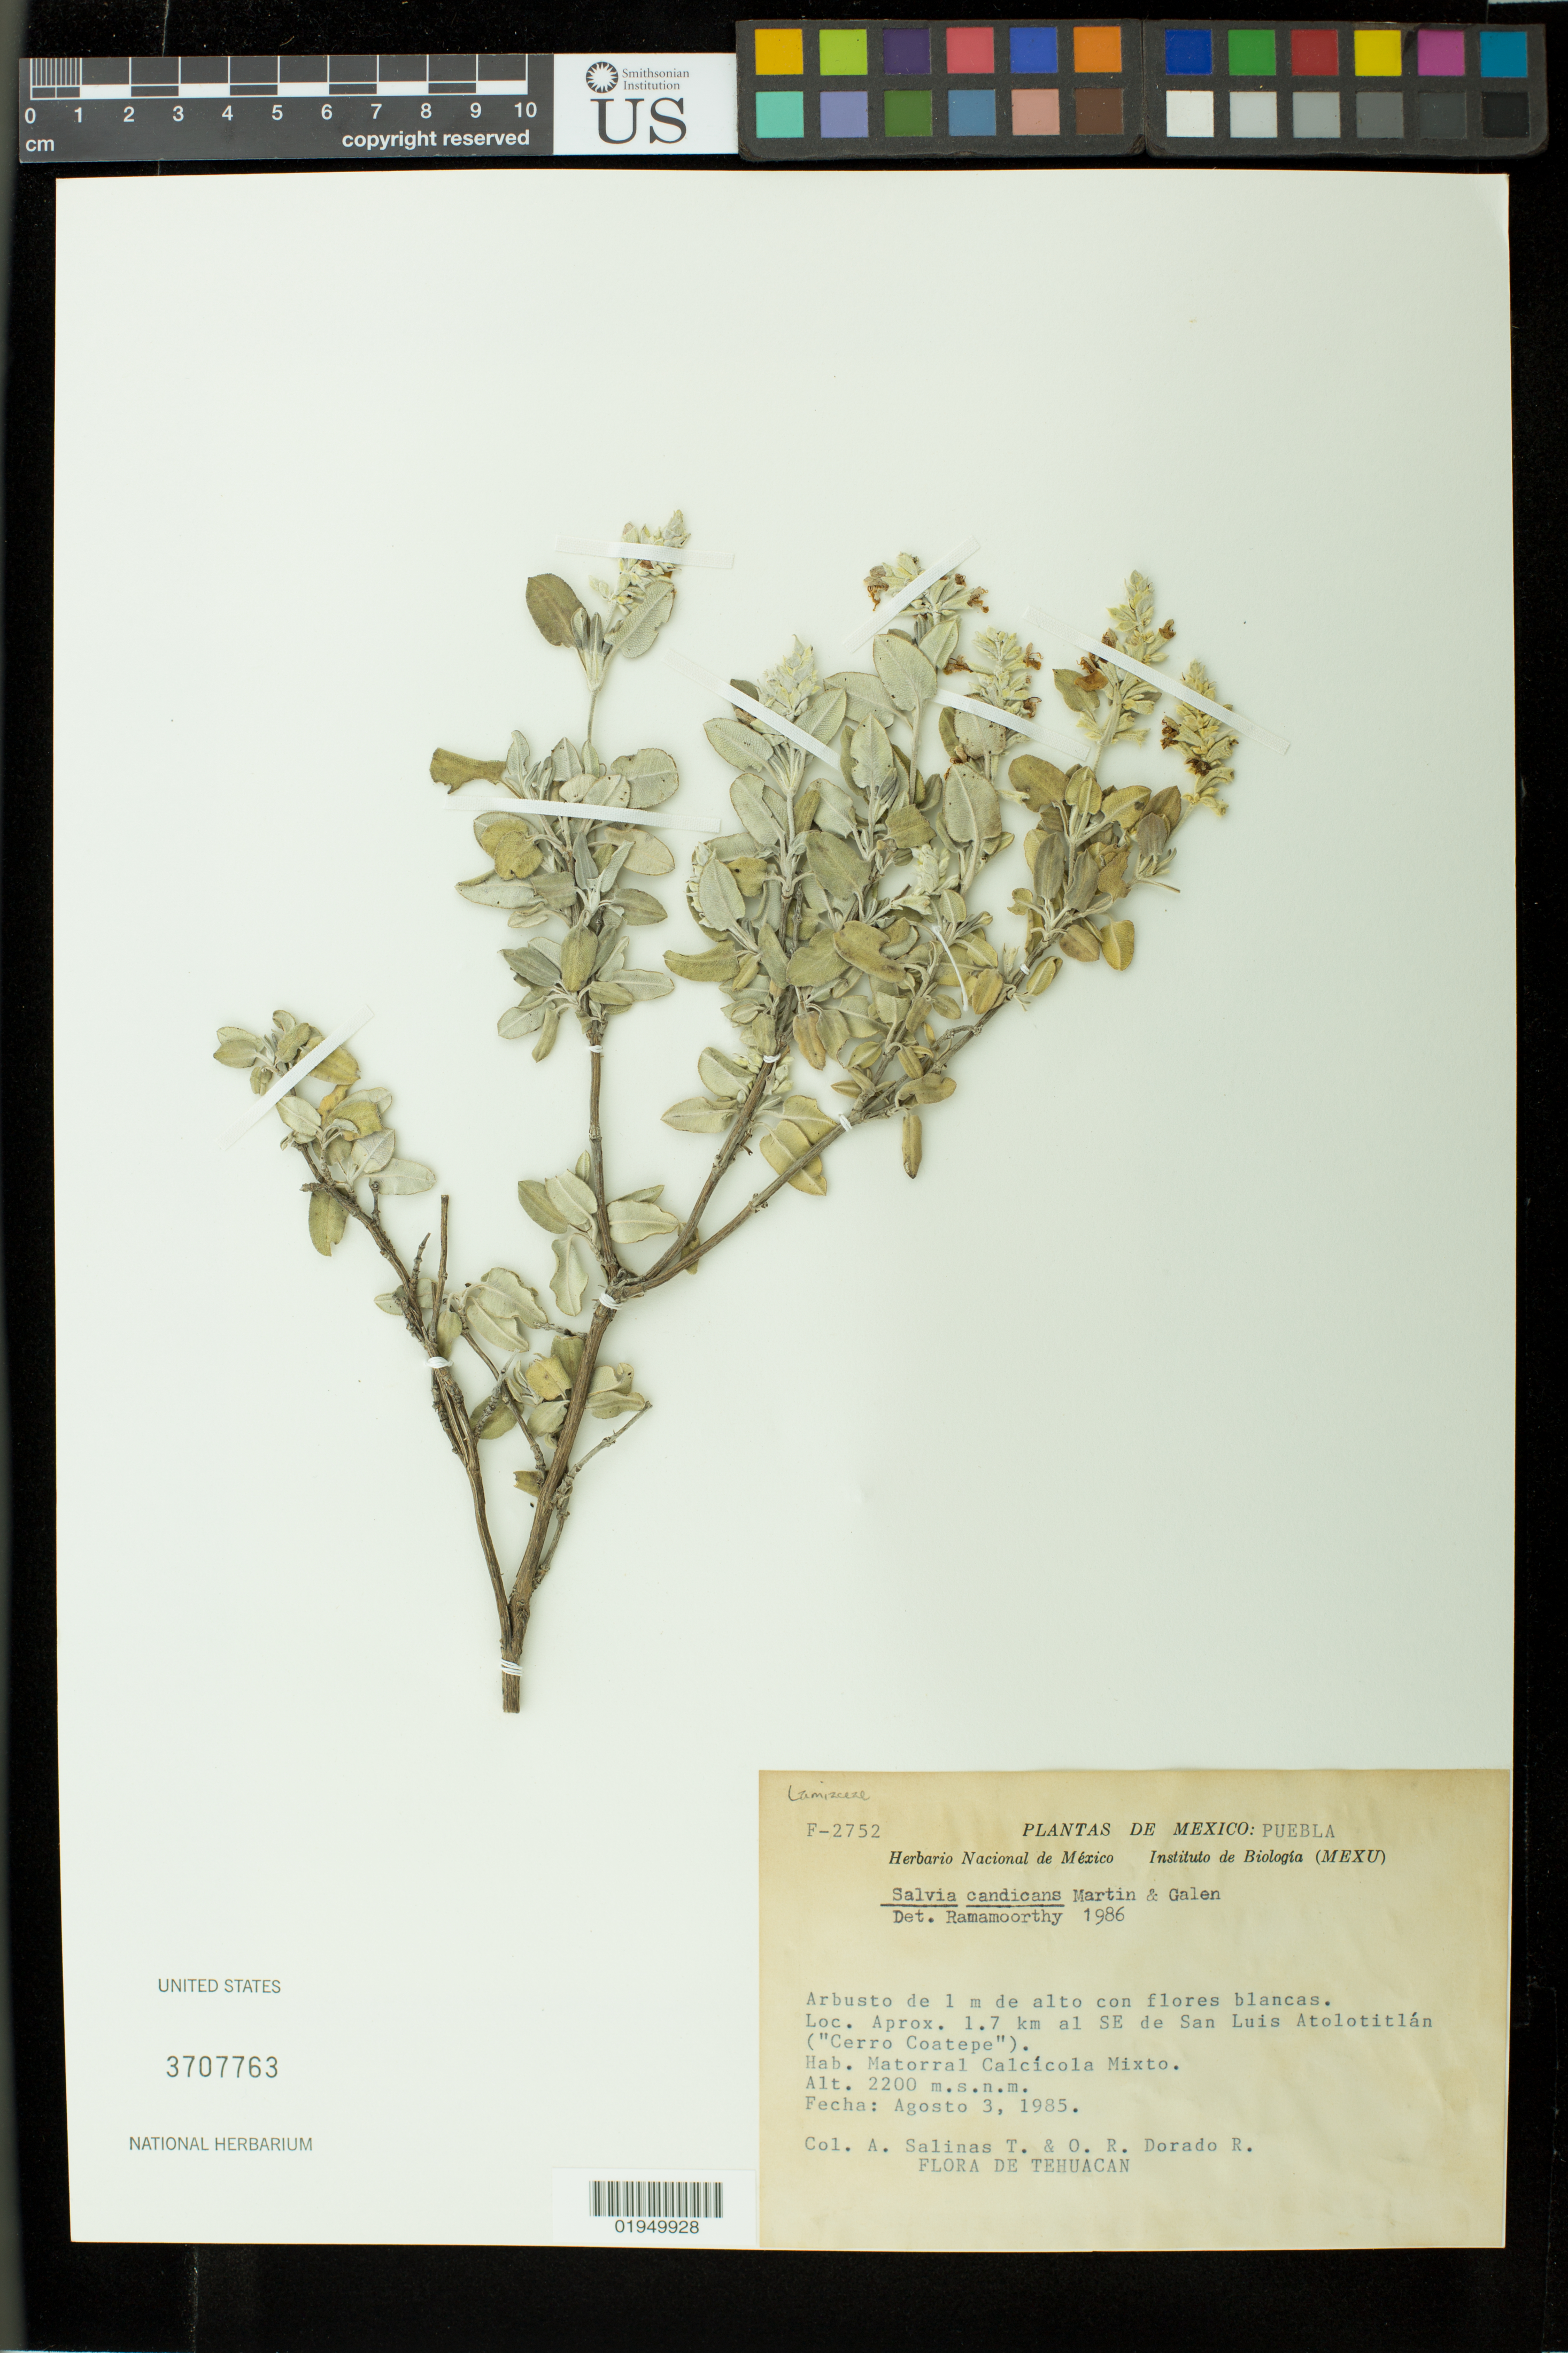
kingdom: Plantae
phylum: Tracheophyta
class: Magnoliopsida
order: Lamiales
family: Lamiaceae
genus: Salvia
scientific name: Salvia candicans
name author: M. Martens & Galeotti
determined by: Ramamoorthy, T. P.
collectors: A. Salinas T. & O. Dorado R.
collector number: F-2752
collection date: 1985-08-03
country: Mexico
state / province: Puebla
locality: Aprox. 1.7 km al SE de San Luis Atolotitlan ("Cerro Coatepe").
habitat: Matorral Calcicola Mixto.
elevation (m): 2200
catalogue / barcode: US 3707763